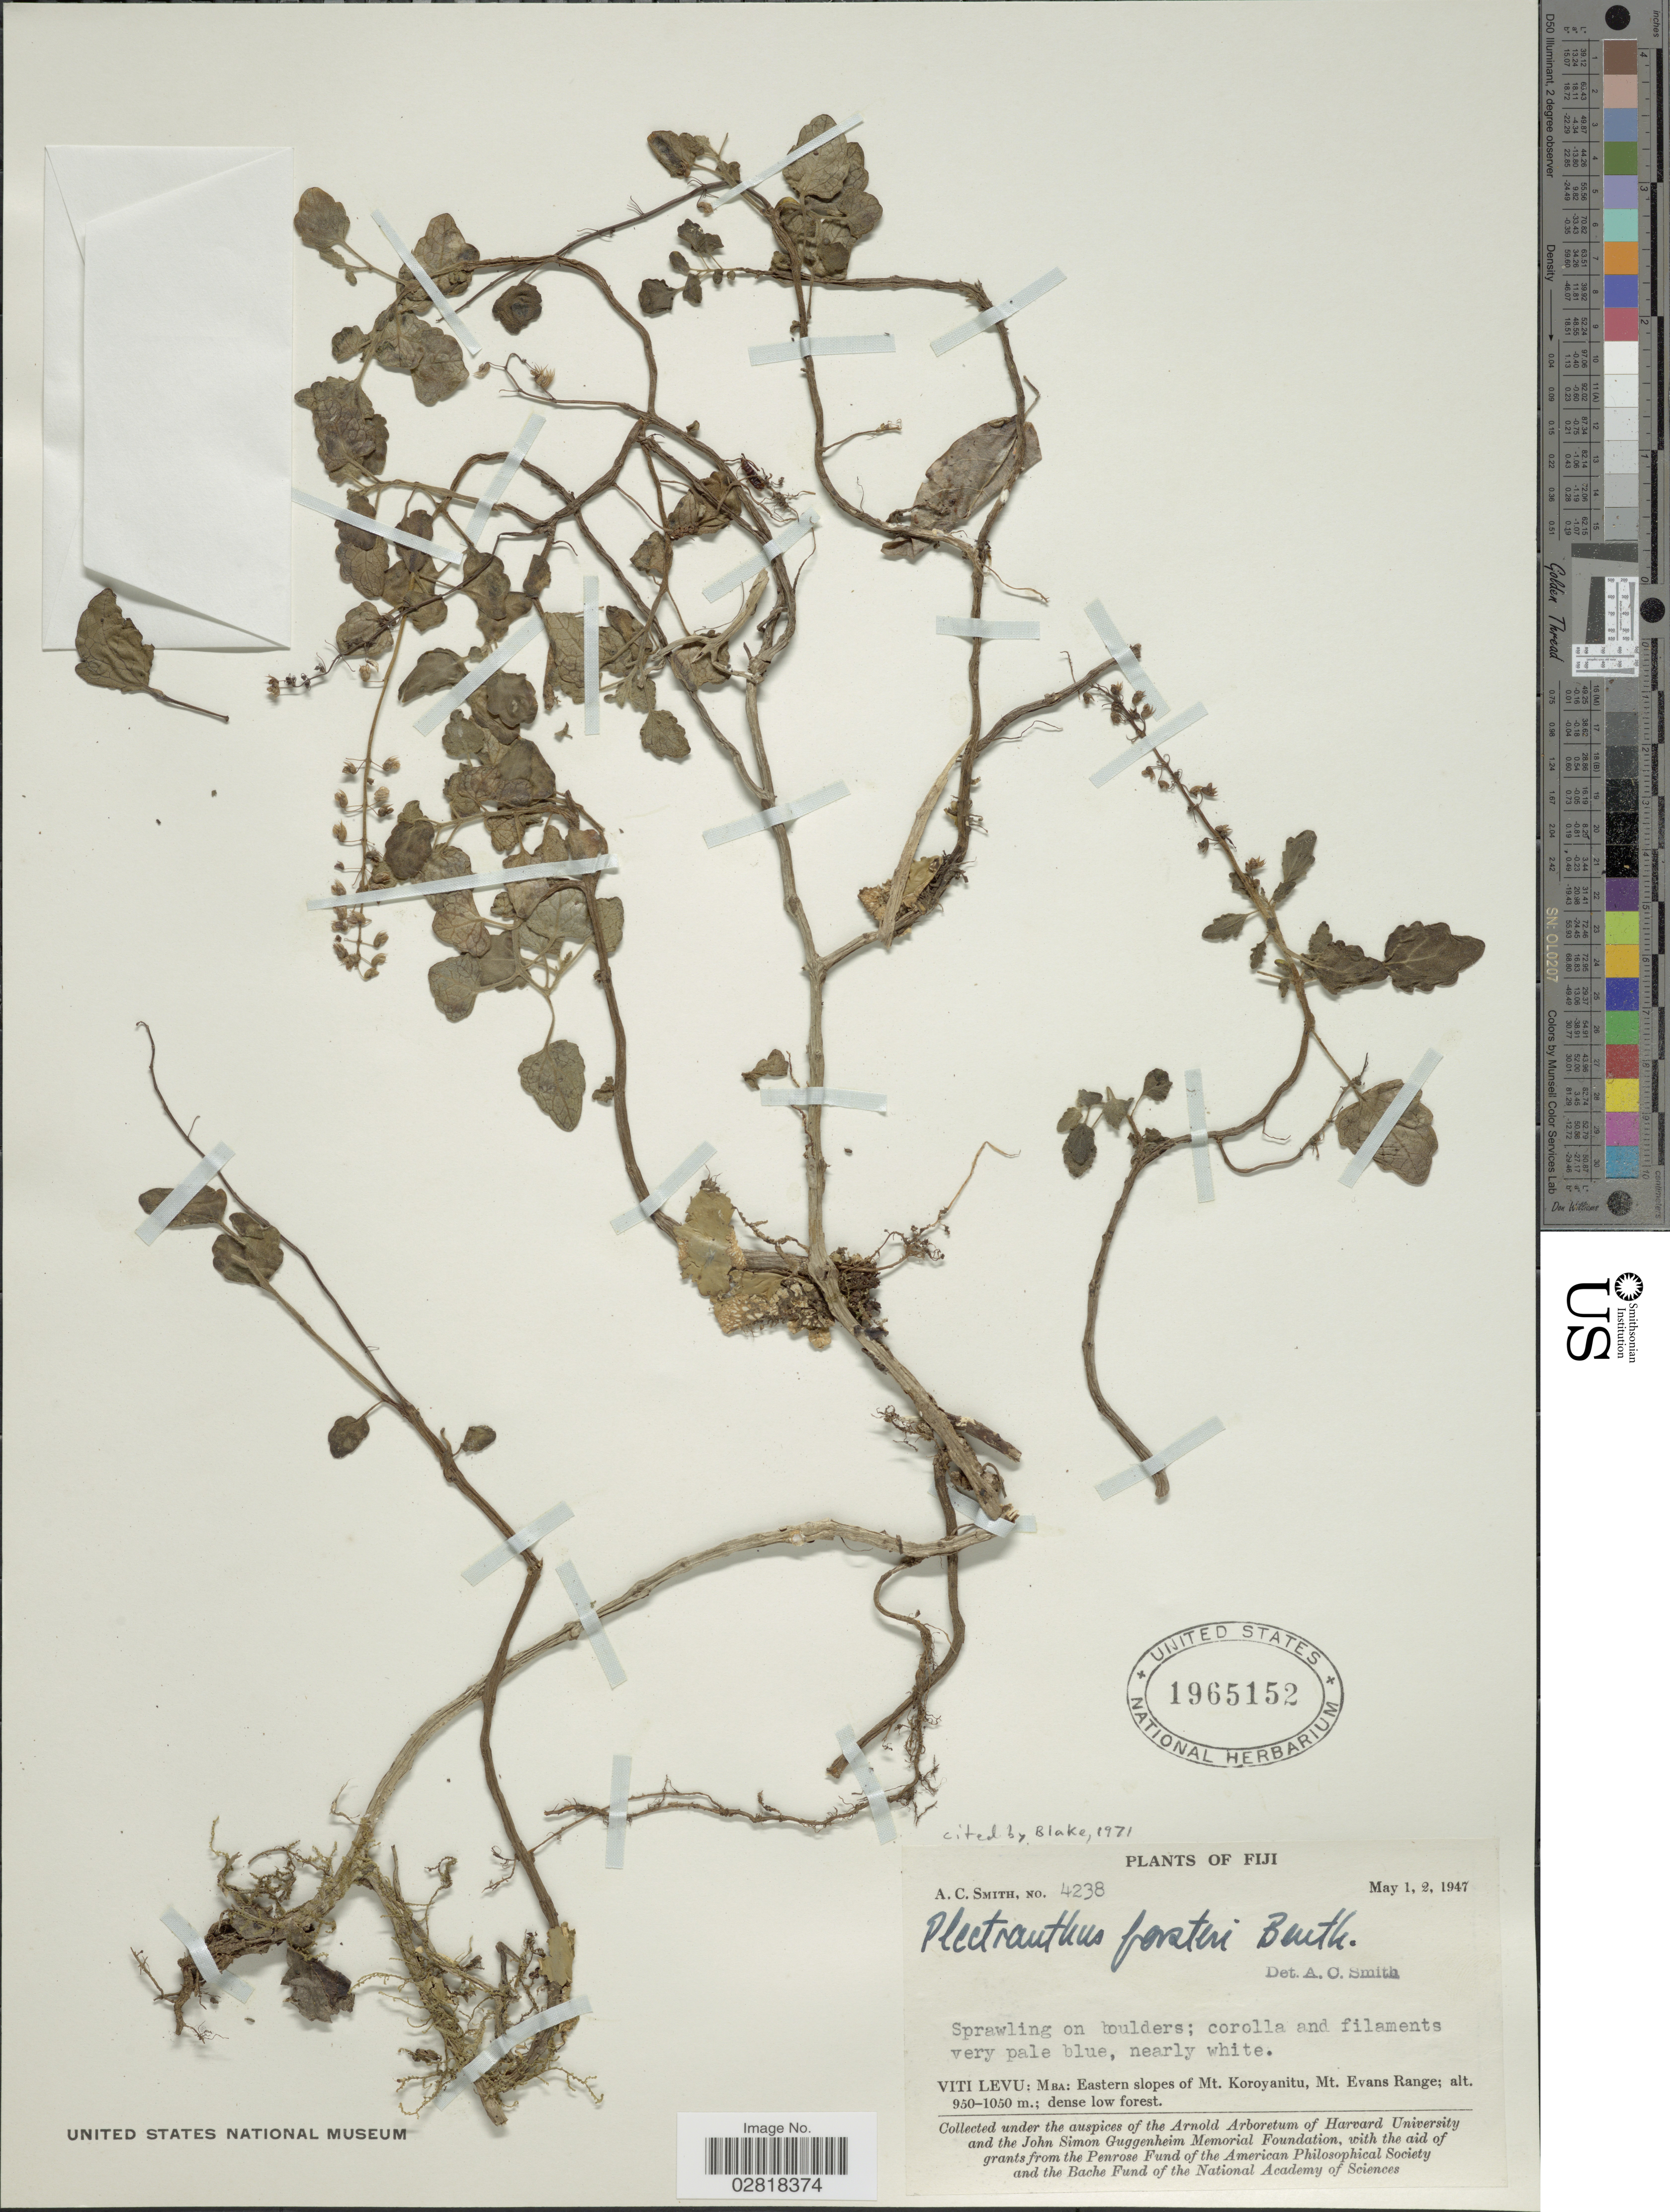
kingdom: Plantae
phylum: Tracheophyta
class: Magnoliopsida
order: Lamiales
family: Lamiaceae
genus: Plectranthus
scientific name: Plectranthus forsteri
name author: Benth.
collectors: A. C. Smith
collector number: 4238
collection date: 1947-05-01/1947-05-02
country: Fiji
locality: Viti Levu: Mba: Eastern slopes of Mt. Koroyanitu, Mt. Evans Range.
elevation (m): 950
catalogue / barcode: US 1965152